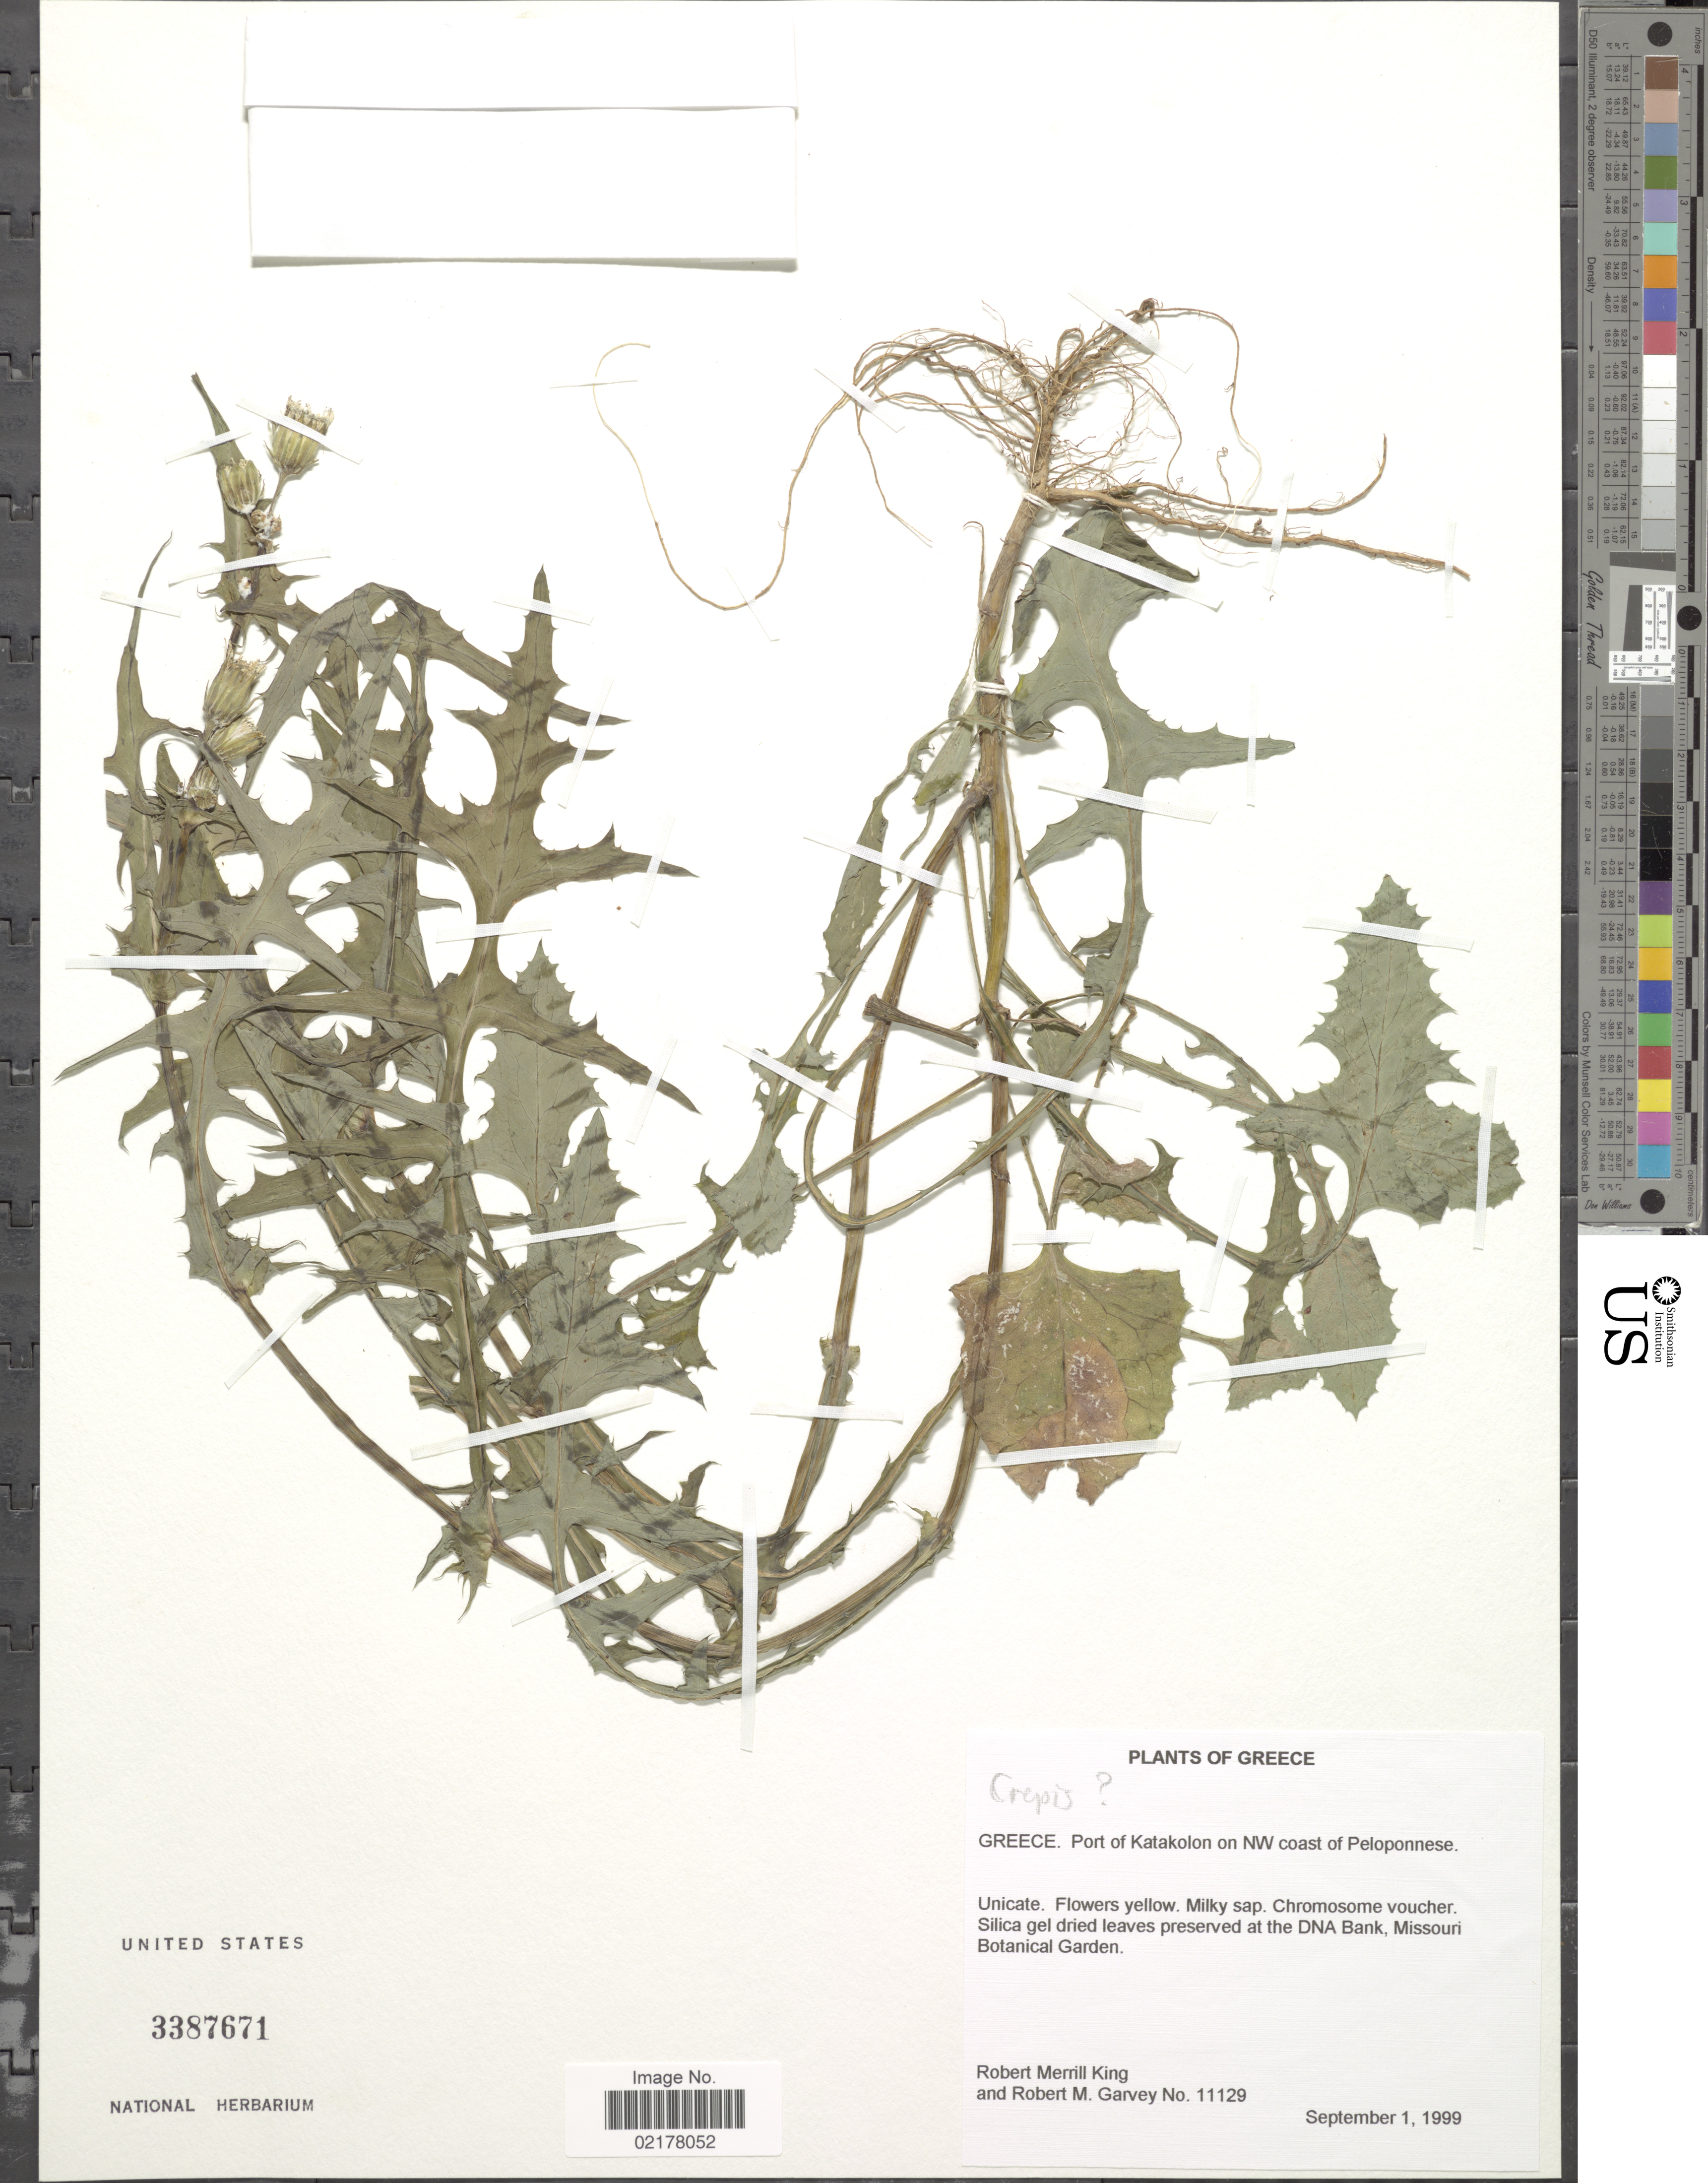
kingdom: Plantae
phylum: Tracheophyta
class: Magnoliopsida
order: Asterales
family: Asteraceae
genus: Crepis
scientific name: Crepis sp.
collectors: R. M. King & R. Garvey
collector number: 11129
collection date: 1999-09-01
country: Greece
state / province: Peloponnese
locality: Port of Katakolon on NW coast of Peloponnese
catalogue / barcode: US 3387671